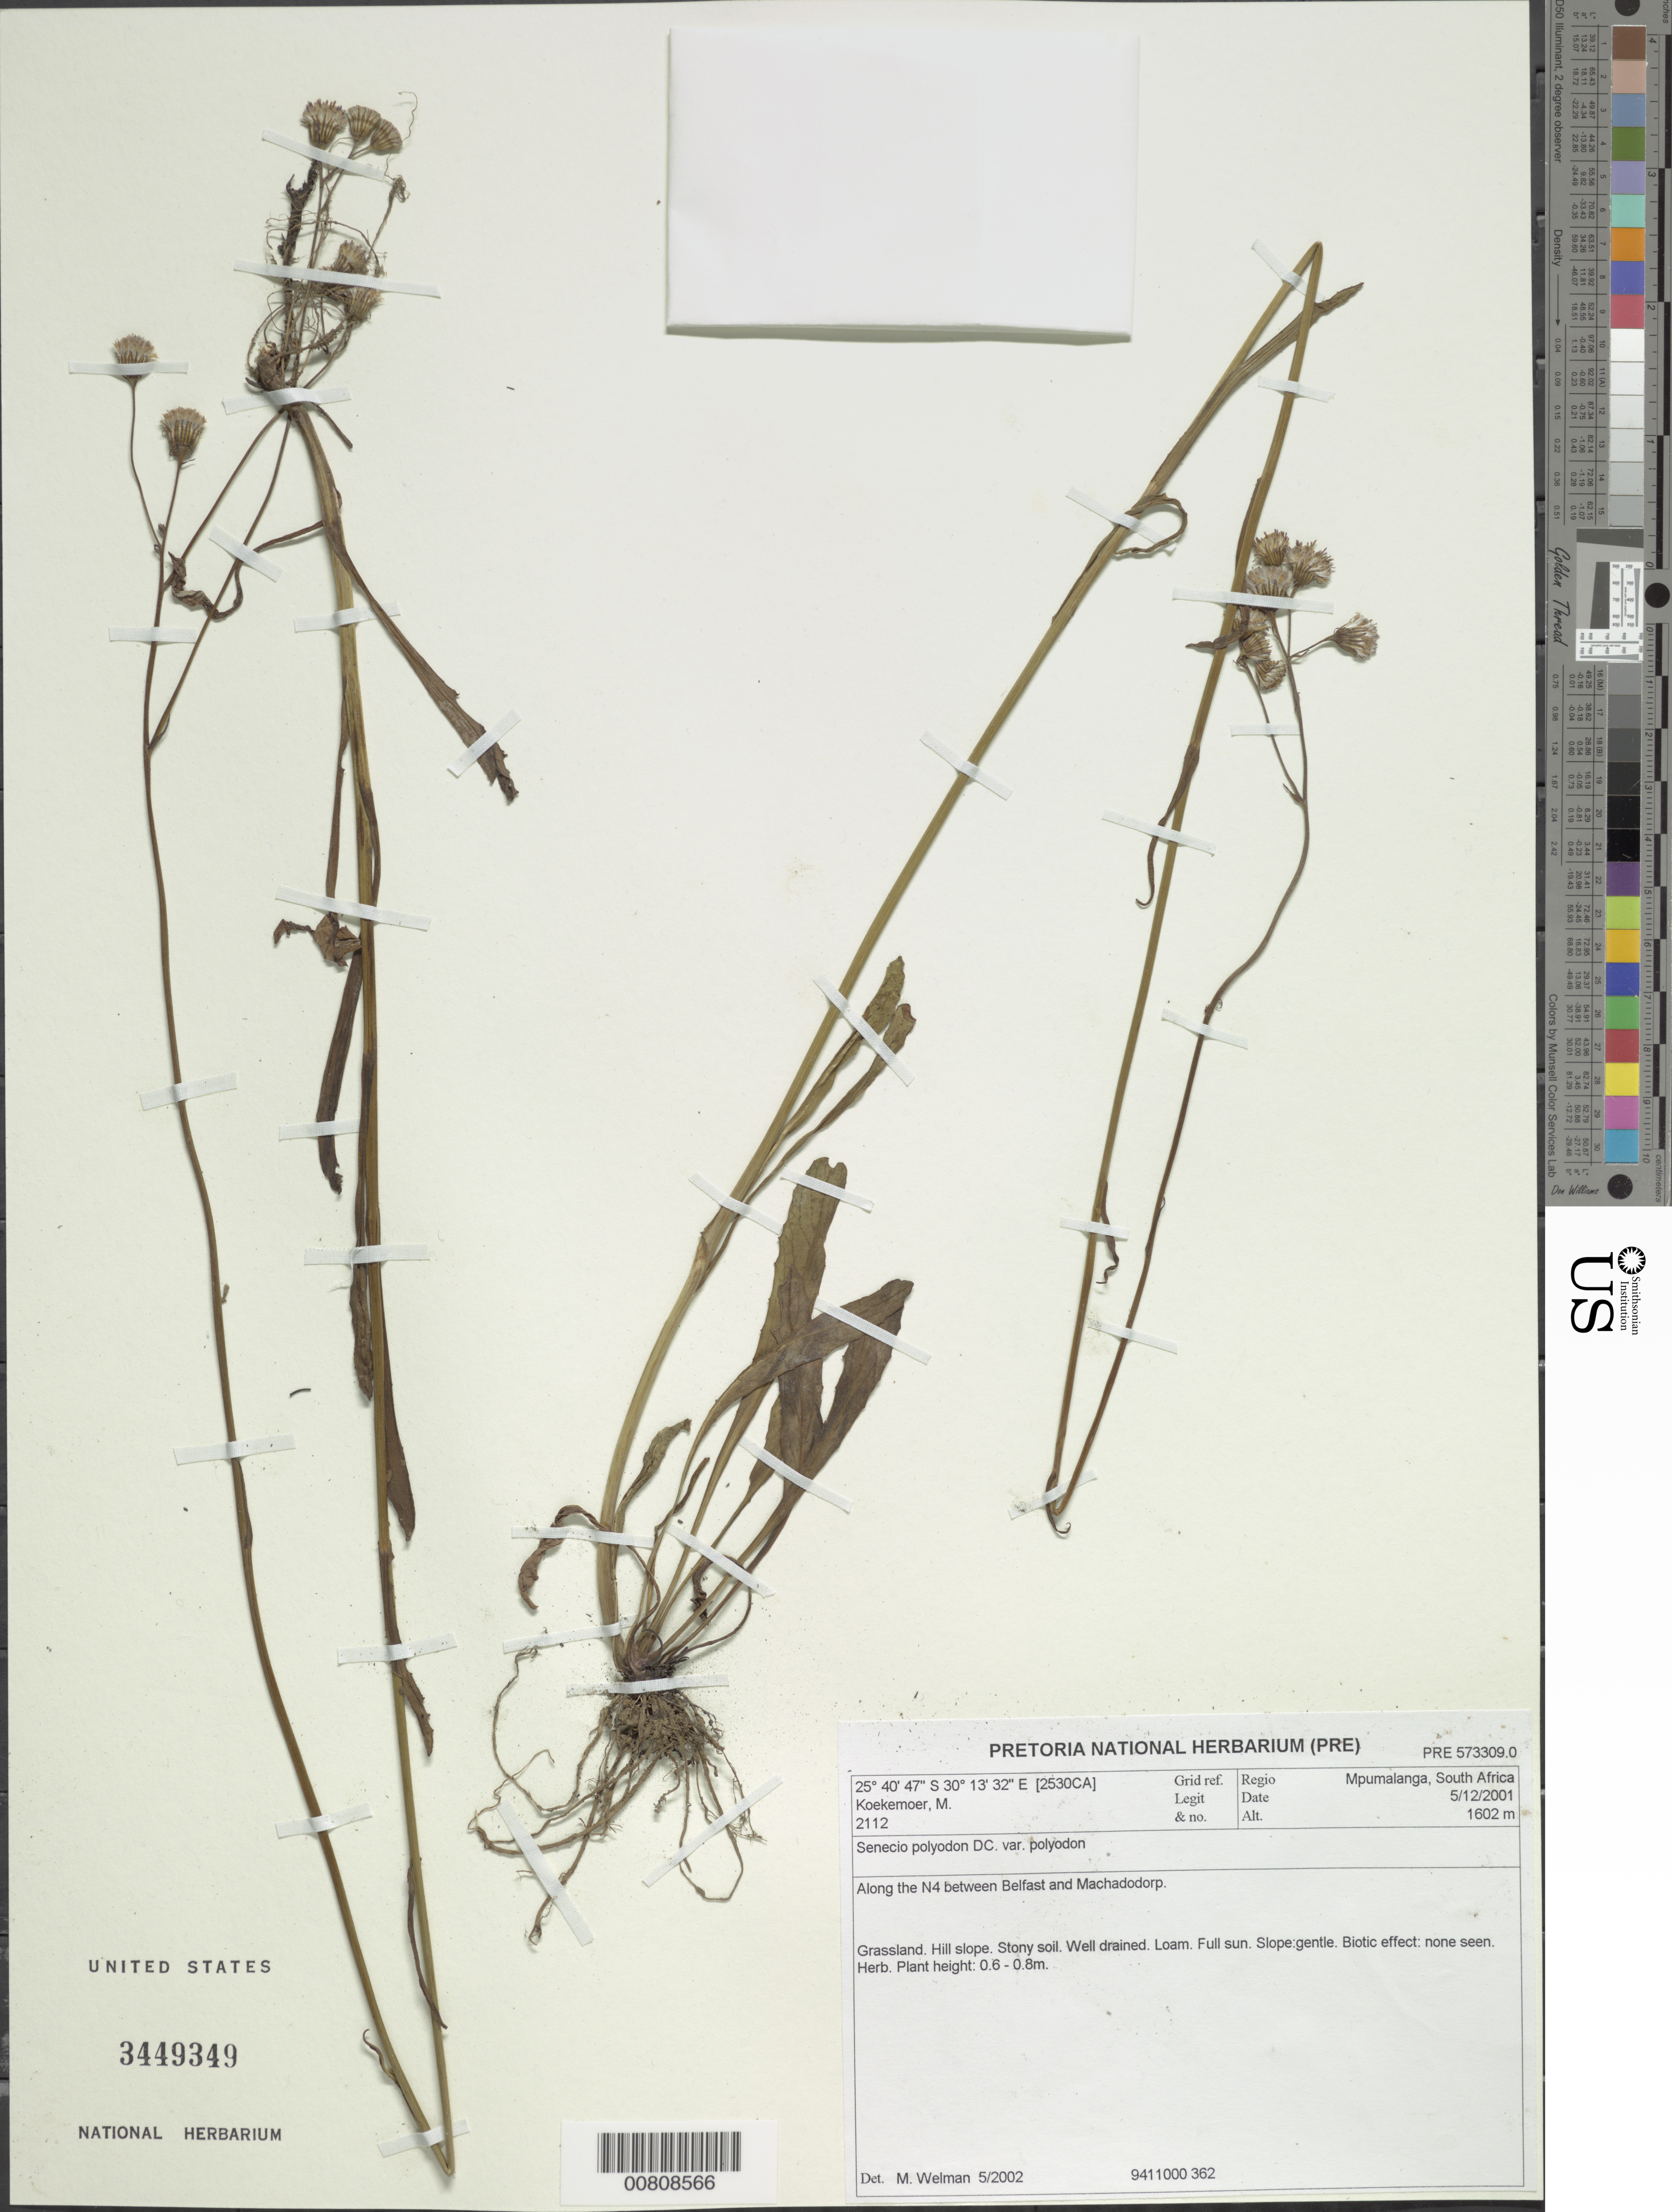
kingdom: Plantae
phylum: Tracheophyta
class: Magnoliopsida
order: Asterales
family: Asteraceae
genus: Senecio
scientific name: Senecio polyodon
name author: DC.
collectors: M. Koekemoer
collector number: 2112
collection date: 2001-12-05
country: South Africa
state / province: Mpumalanga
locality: along N4 between Belfast and Machadodorp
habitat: Grassland, hill slope, stony soil, well-drained, loam, full sun, gentle slope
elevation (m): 1602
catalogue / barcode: US 3449349